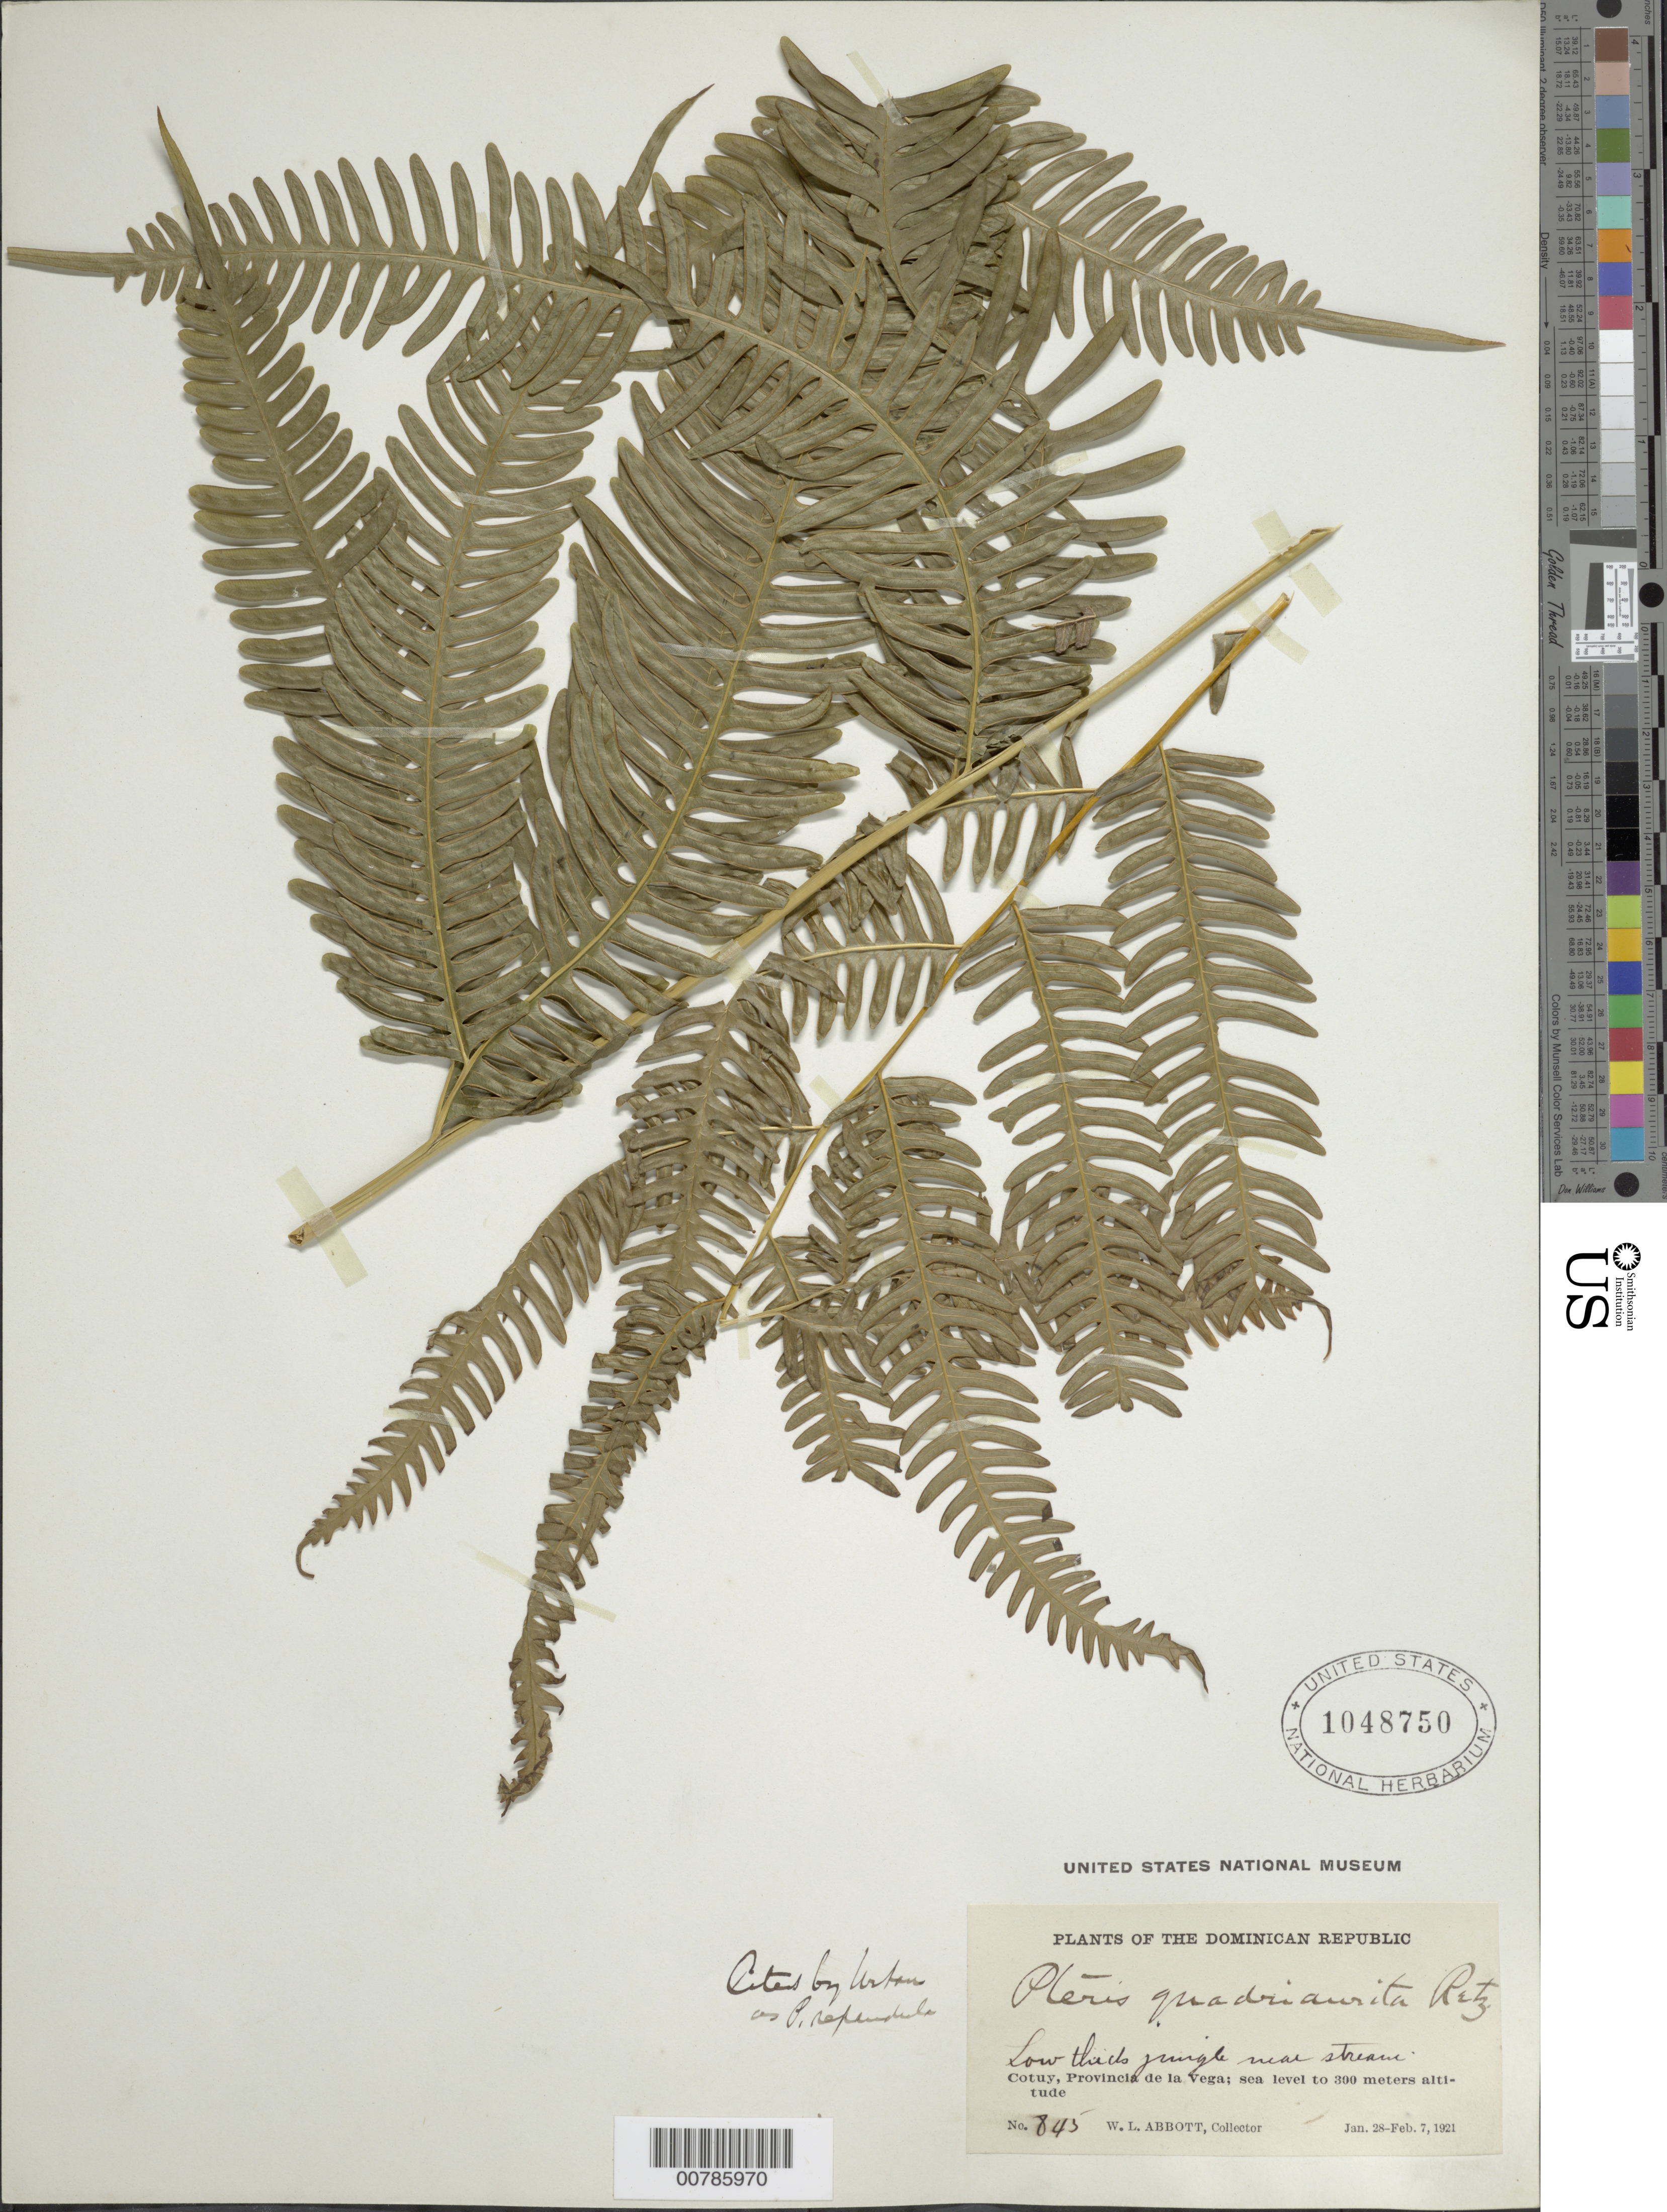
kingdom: Plantae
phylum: Tracheophyta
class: Polypodiopsida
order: Polypodiales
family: Pteridaceae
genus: Pteris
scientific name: Pteris quadriaurita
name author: Retz.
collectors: W. L. Abbott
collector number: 845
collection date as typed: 28 Feb 1910 07 Feb 1921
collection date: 1910-02-28/1921-02-07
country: Dominican Republic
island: Hispaniola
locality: Cotuy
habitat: Low thick jungle near stream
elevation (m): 0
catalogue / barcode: US 1048750